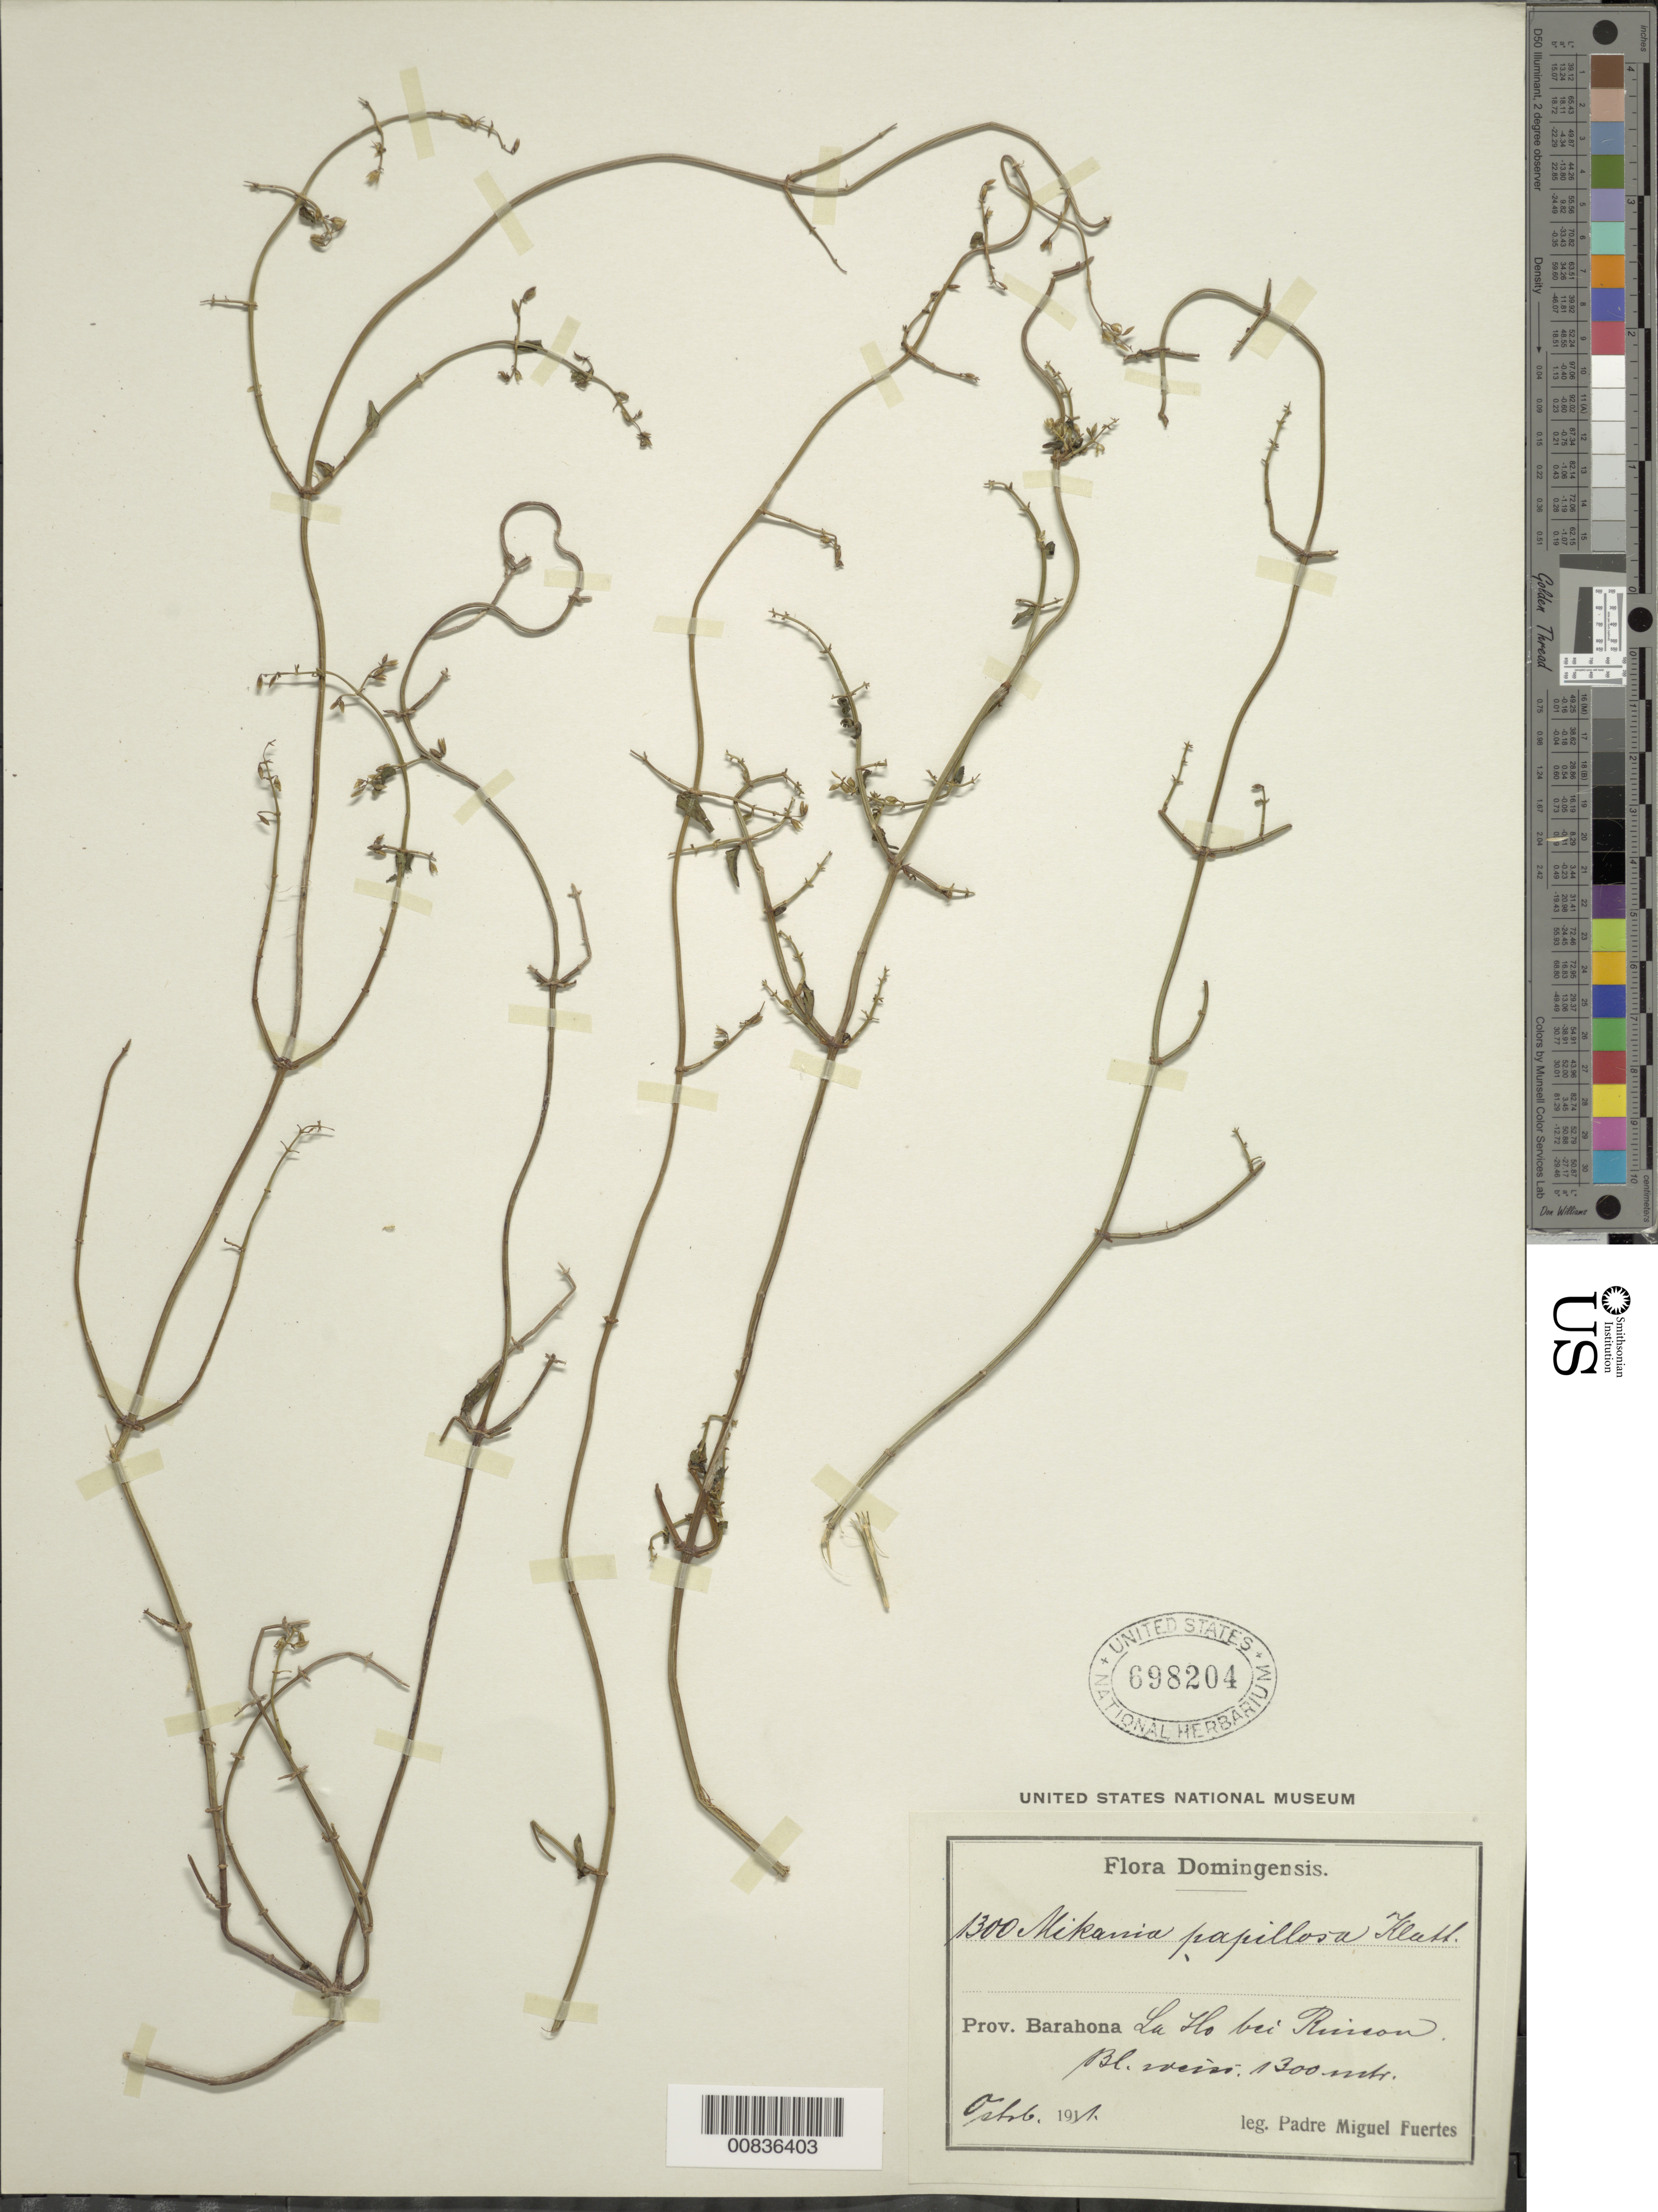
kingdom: Plantae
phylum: Tracheophyta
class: Magnoliopsida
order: Asterales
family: Asteraceae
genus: Mikania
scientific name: Mikania papillosa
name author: Klatt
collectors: M. D. Fuertes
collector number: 1300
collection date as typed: Feb 1911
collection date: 1911-02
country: Dominican Republic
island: Hispaniola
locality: La Ho bei Rincon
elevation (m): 1300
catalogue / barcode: US 698204